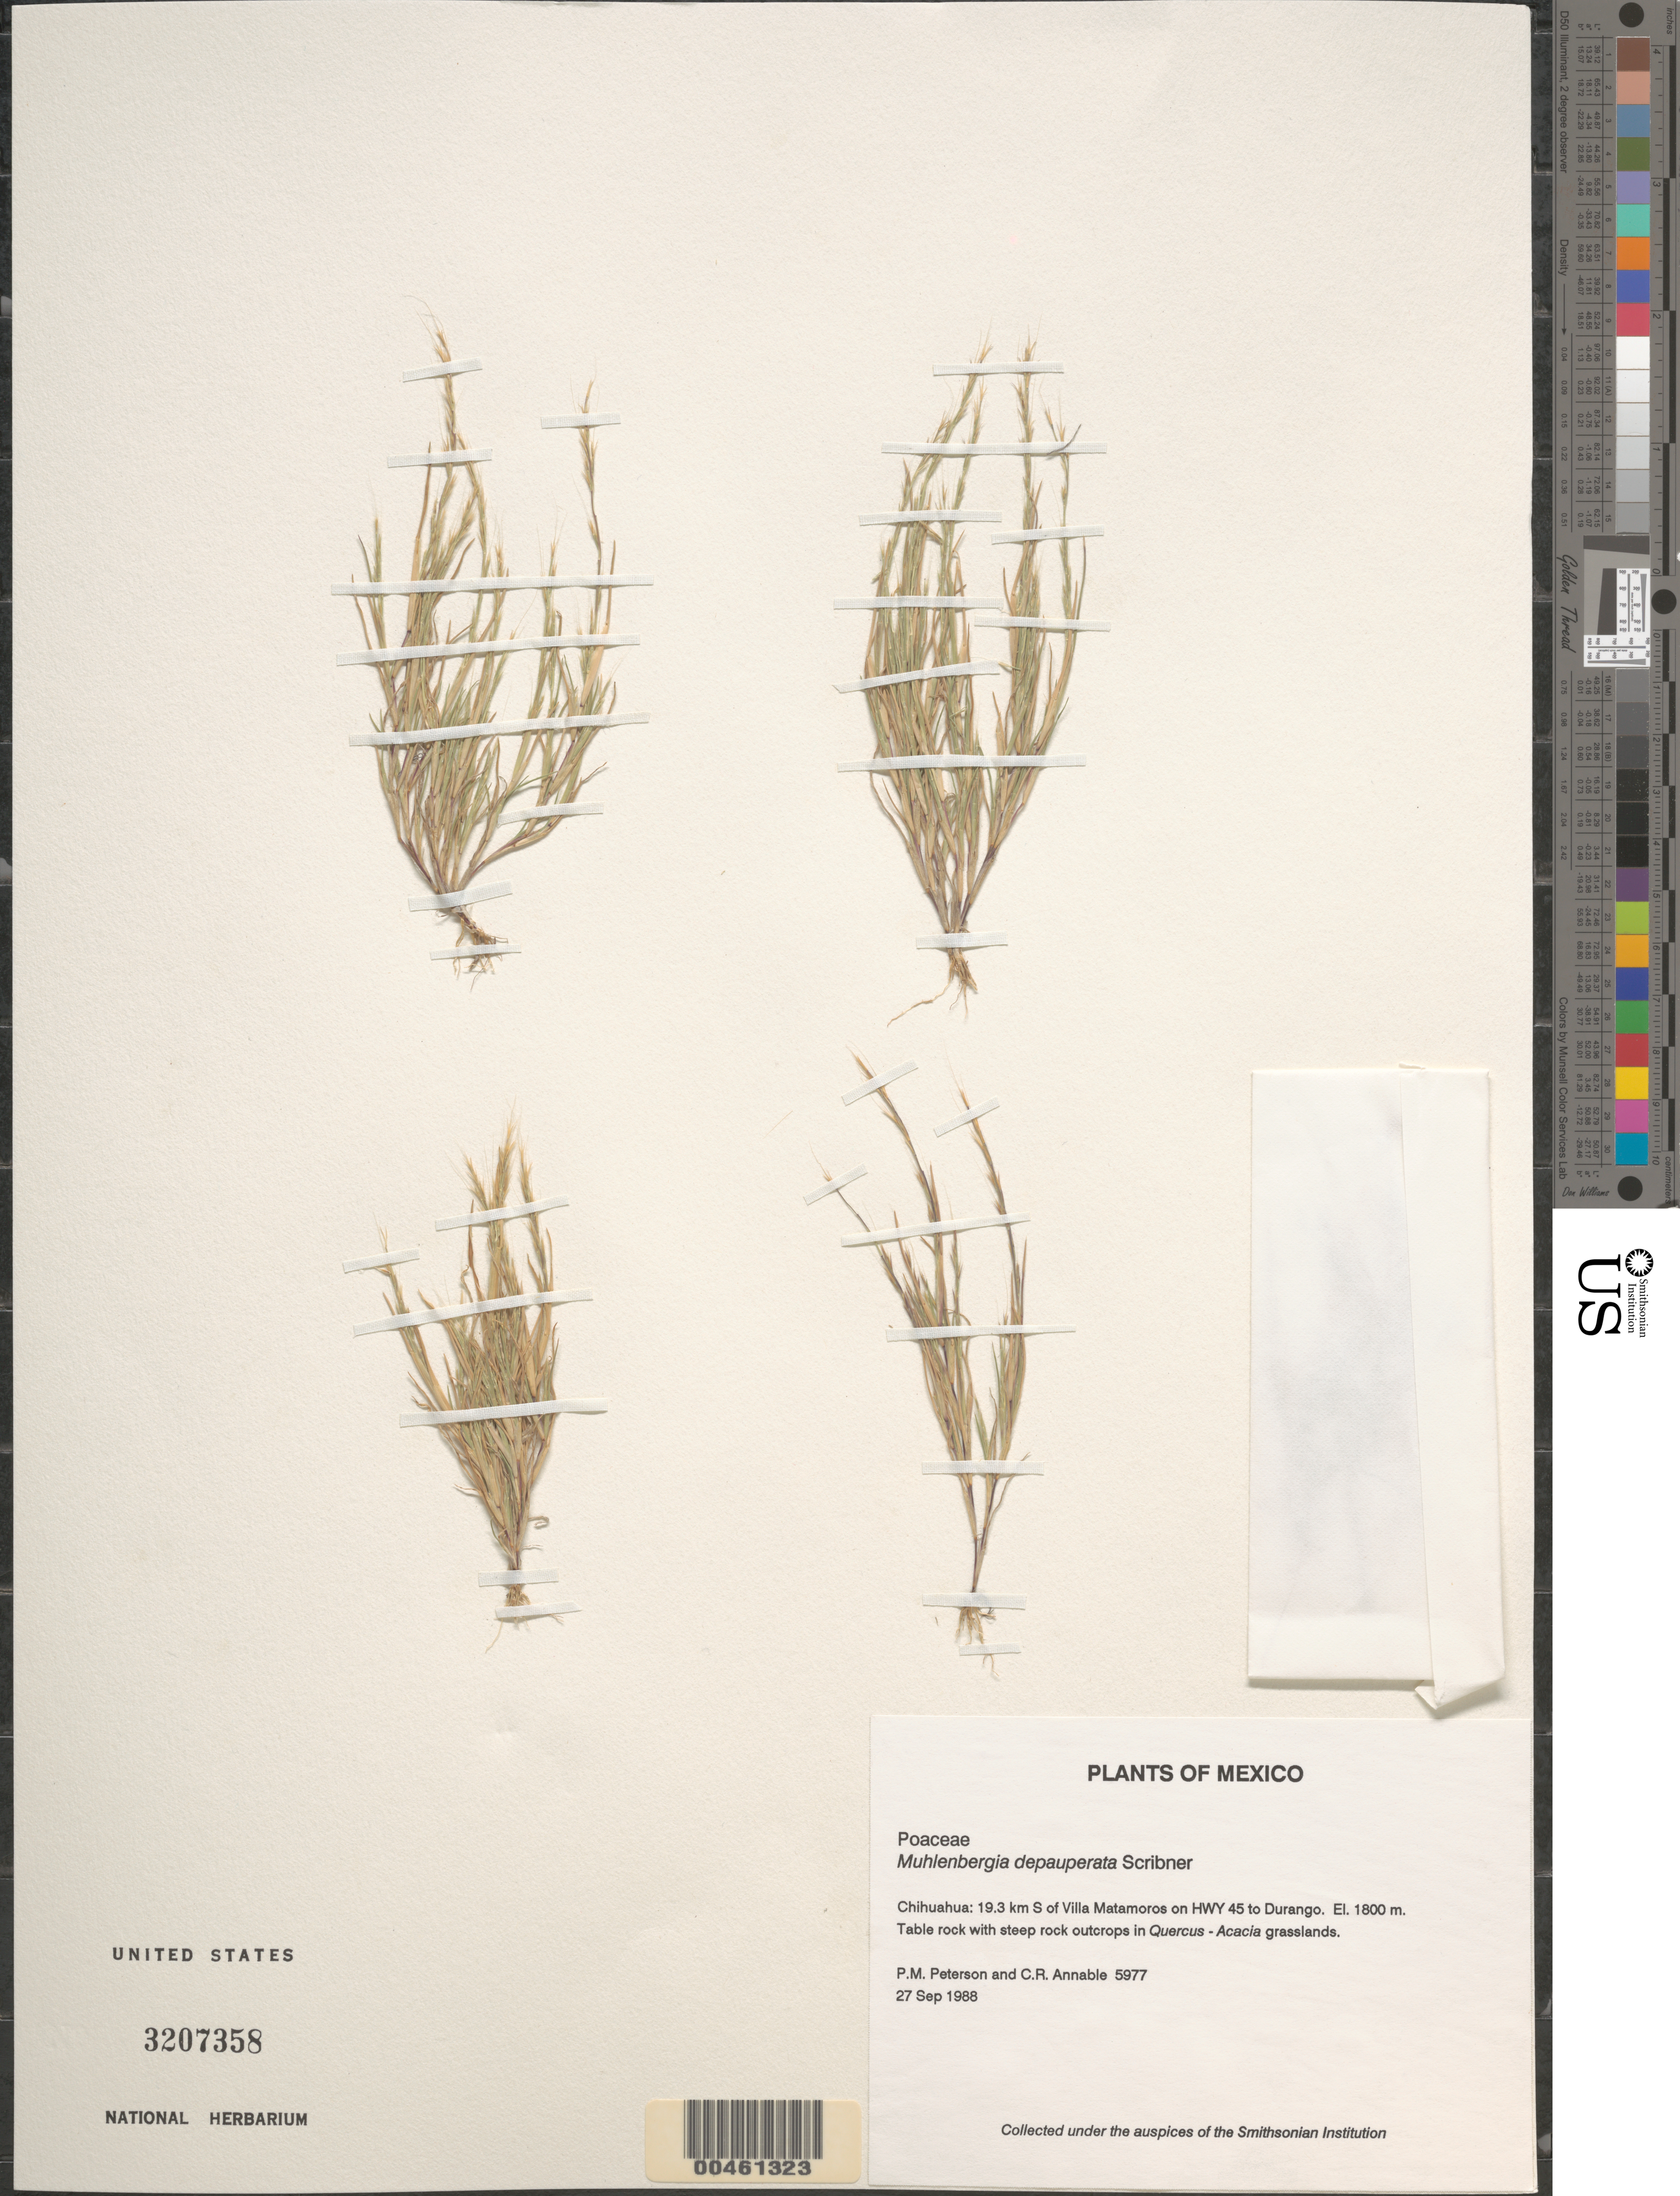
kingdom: Plantae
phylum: Tracheophyta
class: Liliopsida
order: Poales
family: Poaceae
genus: Muhlenbergia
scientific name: Muhlenbergia depauperata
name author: Scribn.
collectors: P. M. Peterson & C. R. Annable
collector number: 05977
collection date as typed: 27 Sep 1988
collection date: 1988-09-27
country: Mexico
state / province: Chihuahua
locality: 19.3 km S of Villa Matamoros on hwy 45 to Durango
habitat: Table rock with steep rock outcrops in Quercus-Acacia grasslands.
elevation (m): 1800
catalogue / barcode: US 3207358